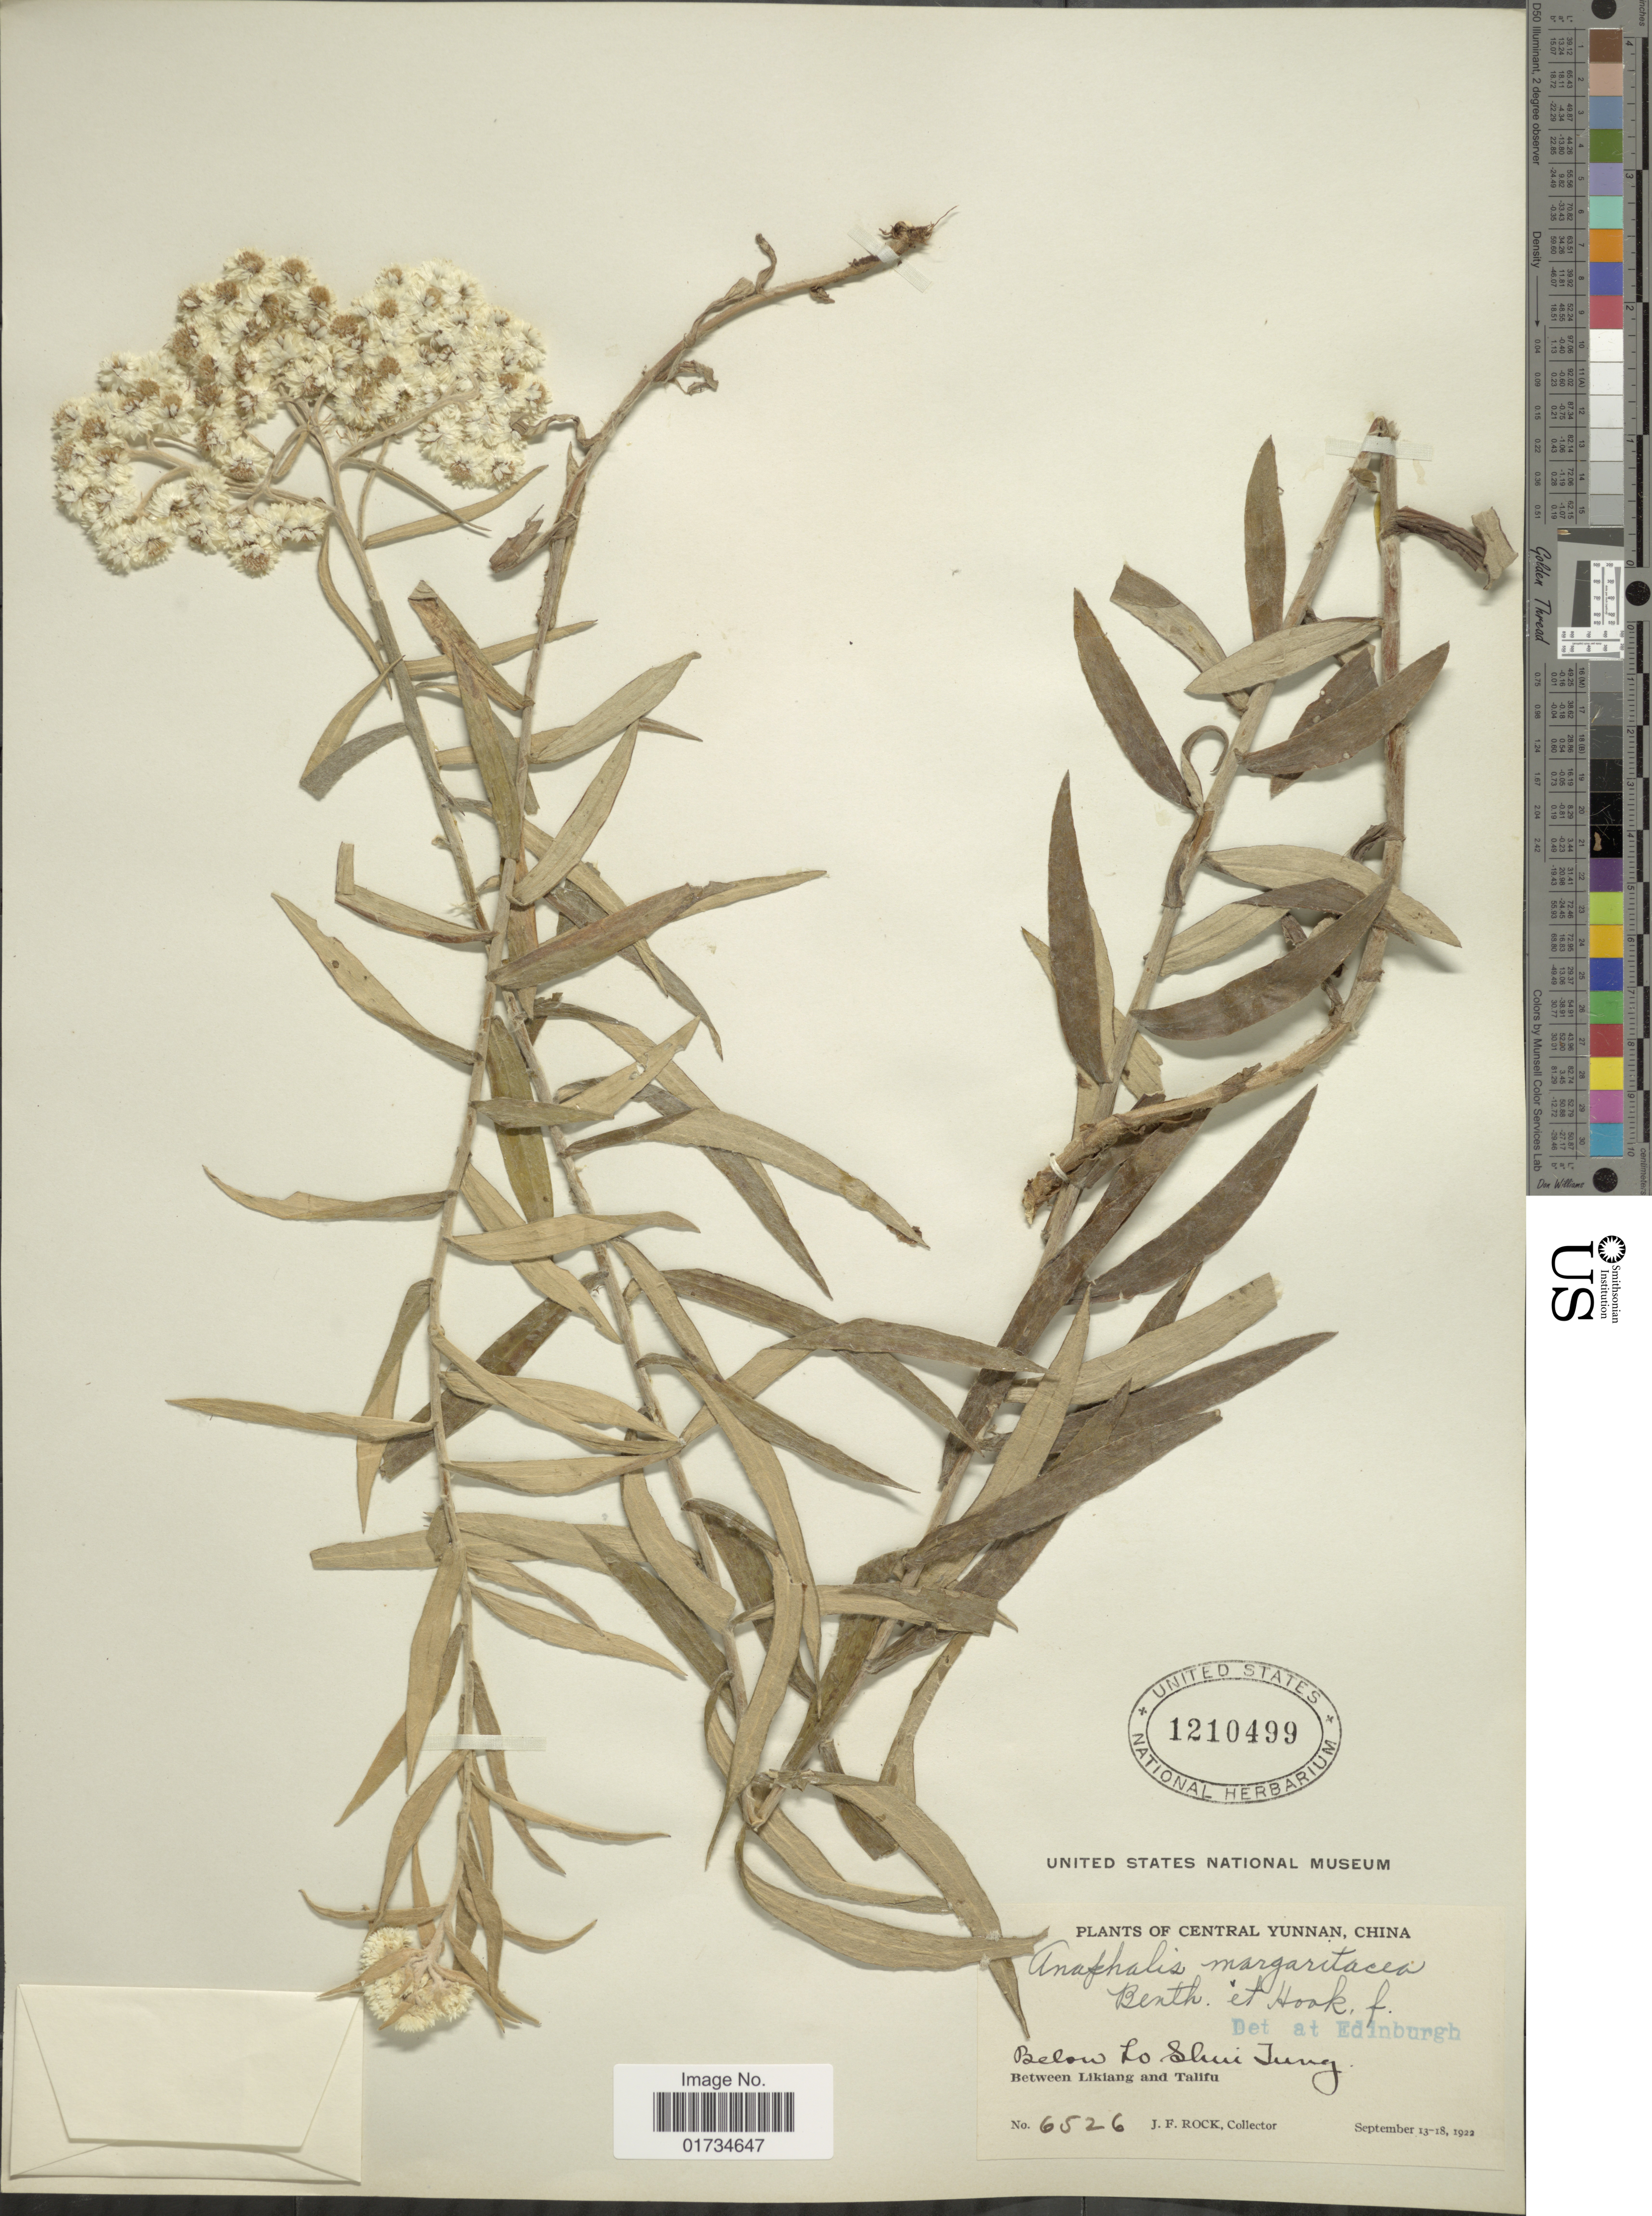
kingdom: Plantae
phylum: Tracheophyta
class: Magnoliopsida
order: Asterales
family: Asteraceae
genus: Anaphalis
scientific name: Anaphalis margaritacea var. cinnamomea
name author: (DC.) Herder & Maxim.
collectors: J. Rock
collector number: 6526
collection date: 1922-09-13/1922-09-18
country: China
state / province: Yunnan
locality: Central Yunnan, China. Below Lo Shui Junt. Between Likian and Talifu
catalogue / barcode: US 1210499